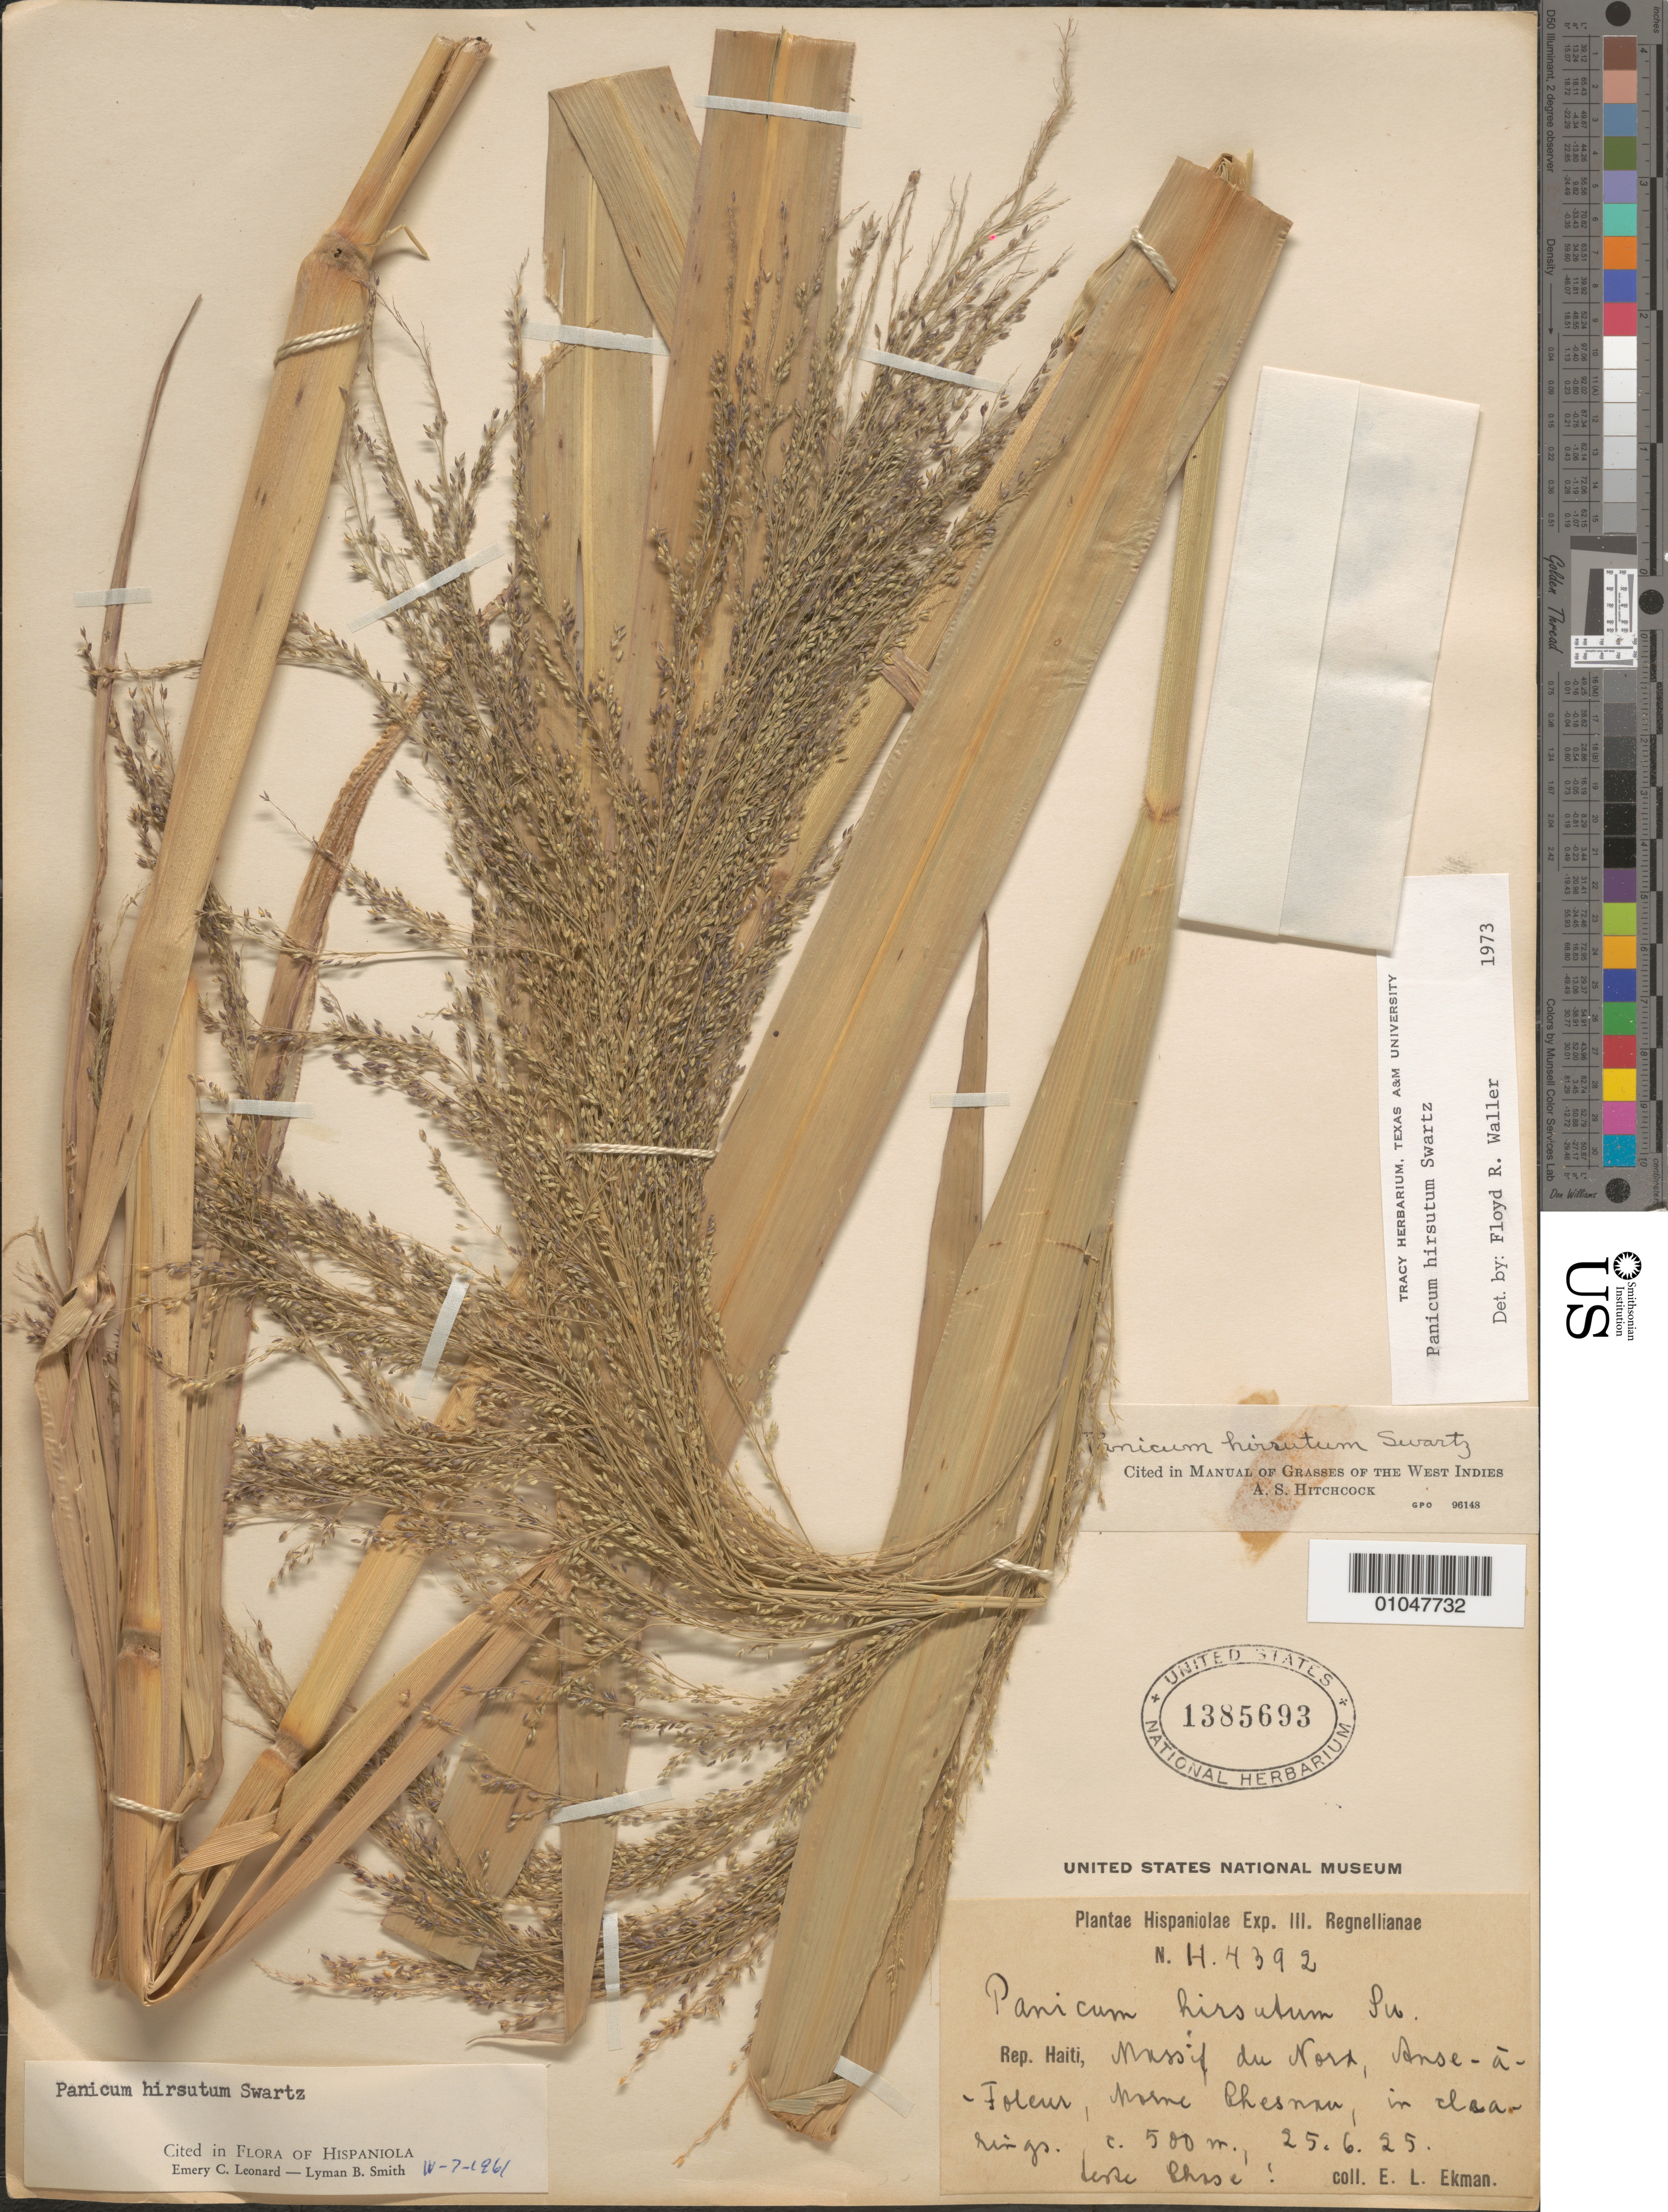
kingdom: Plantae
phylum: Tracheophyta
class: Liliopsida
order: Poales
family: Poaceae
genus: Panicum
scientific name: Panicum hirsutum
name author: Sw.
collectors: E. L. Ekman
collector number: H 4392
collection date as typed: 25 Jun 1925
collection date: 1925-06-25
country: Haiti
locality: Massif du Nord, Anse-a-Foleur, Morne Chesman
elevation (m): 500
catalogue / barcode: US 1385693